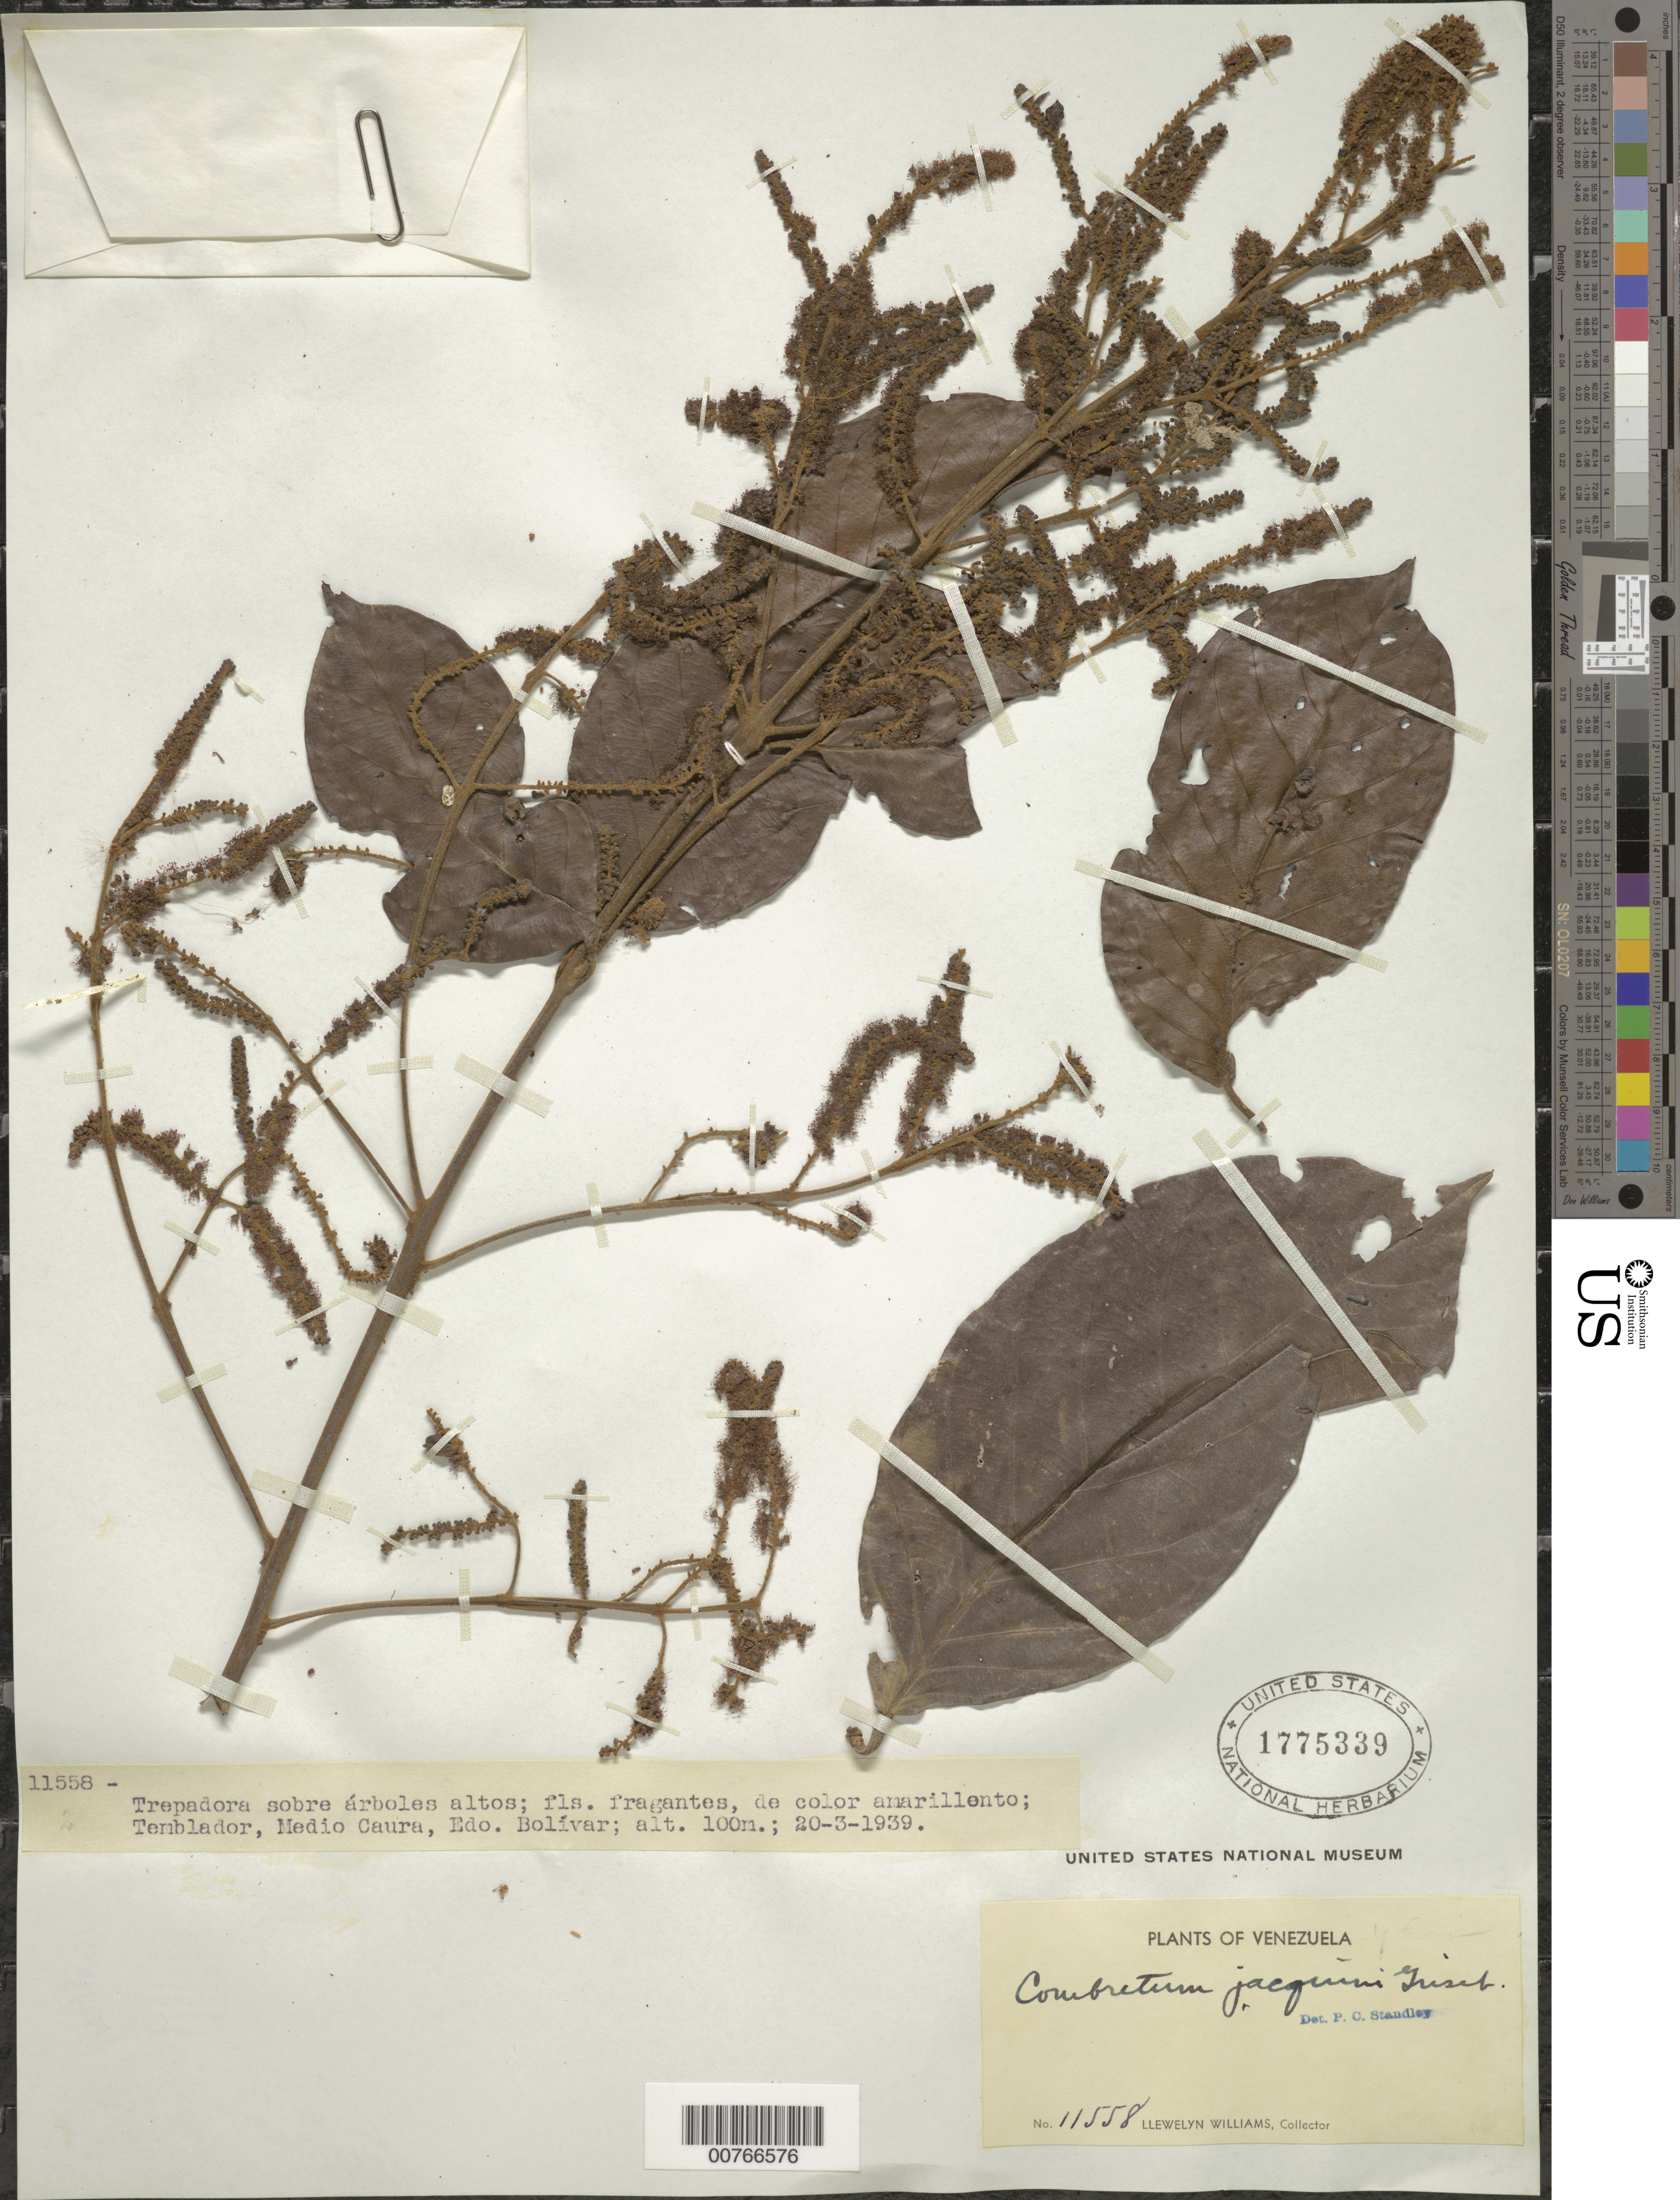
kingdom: Plantae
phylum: Tracheophyta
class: Magnoliopsida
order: Myrtales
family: Combretaceae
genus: Combretum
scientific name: Combretum laxum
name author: Jacq.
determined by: Standley, Paul C.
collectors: Ll. Williams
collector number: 11558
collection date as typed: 20-Mar-39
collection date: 1939-03-20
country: Venezuela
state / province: Bolívar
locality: Temblador, Medio Caura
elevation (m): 100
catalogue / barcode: US 1775339